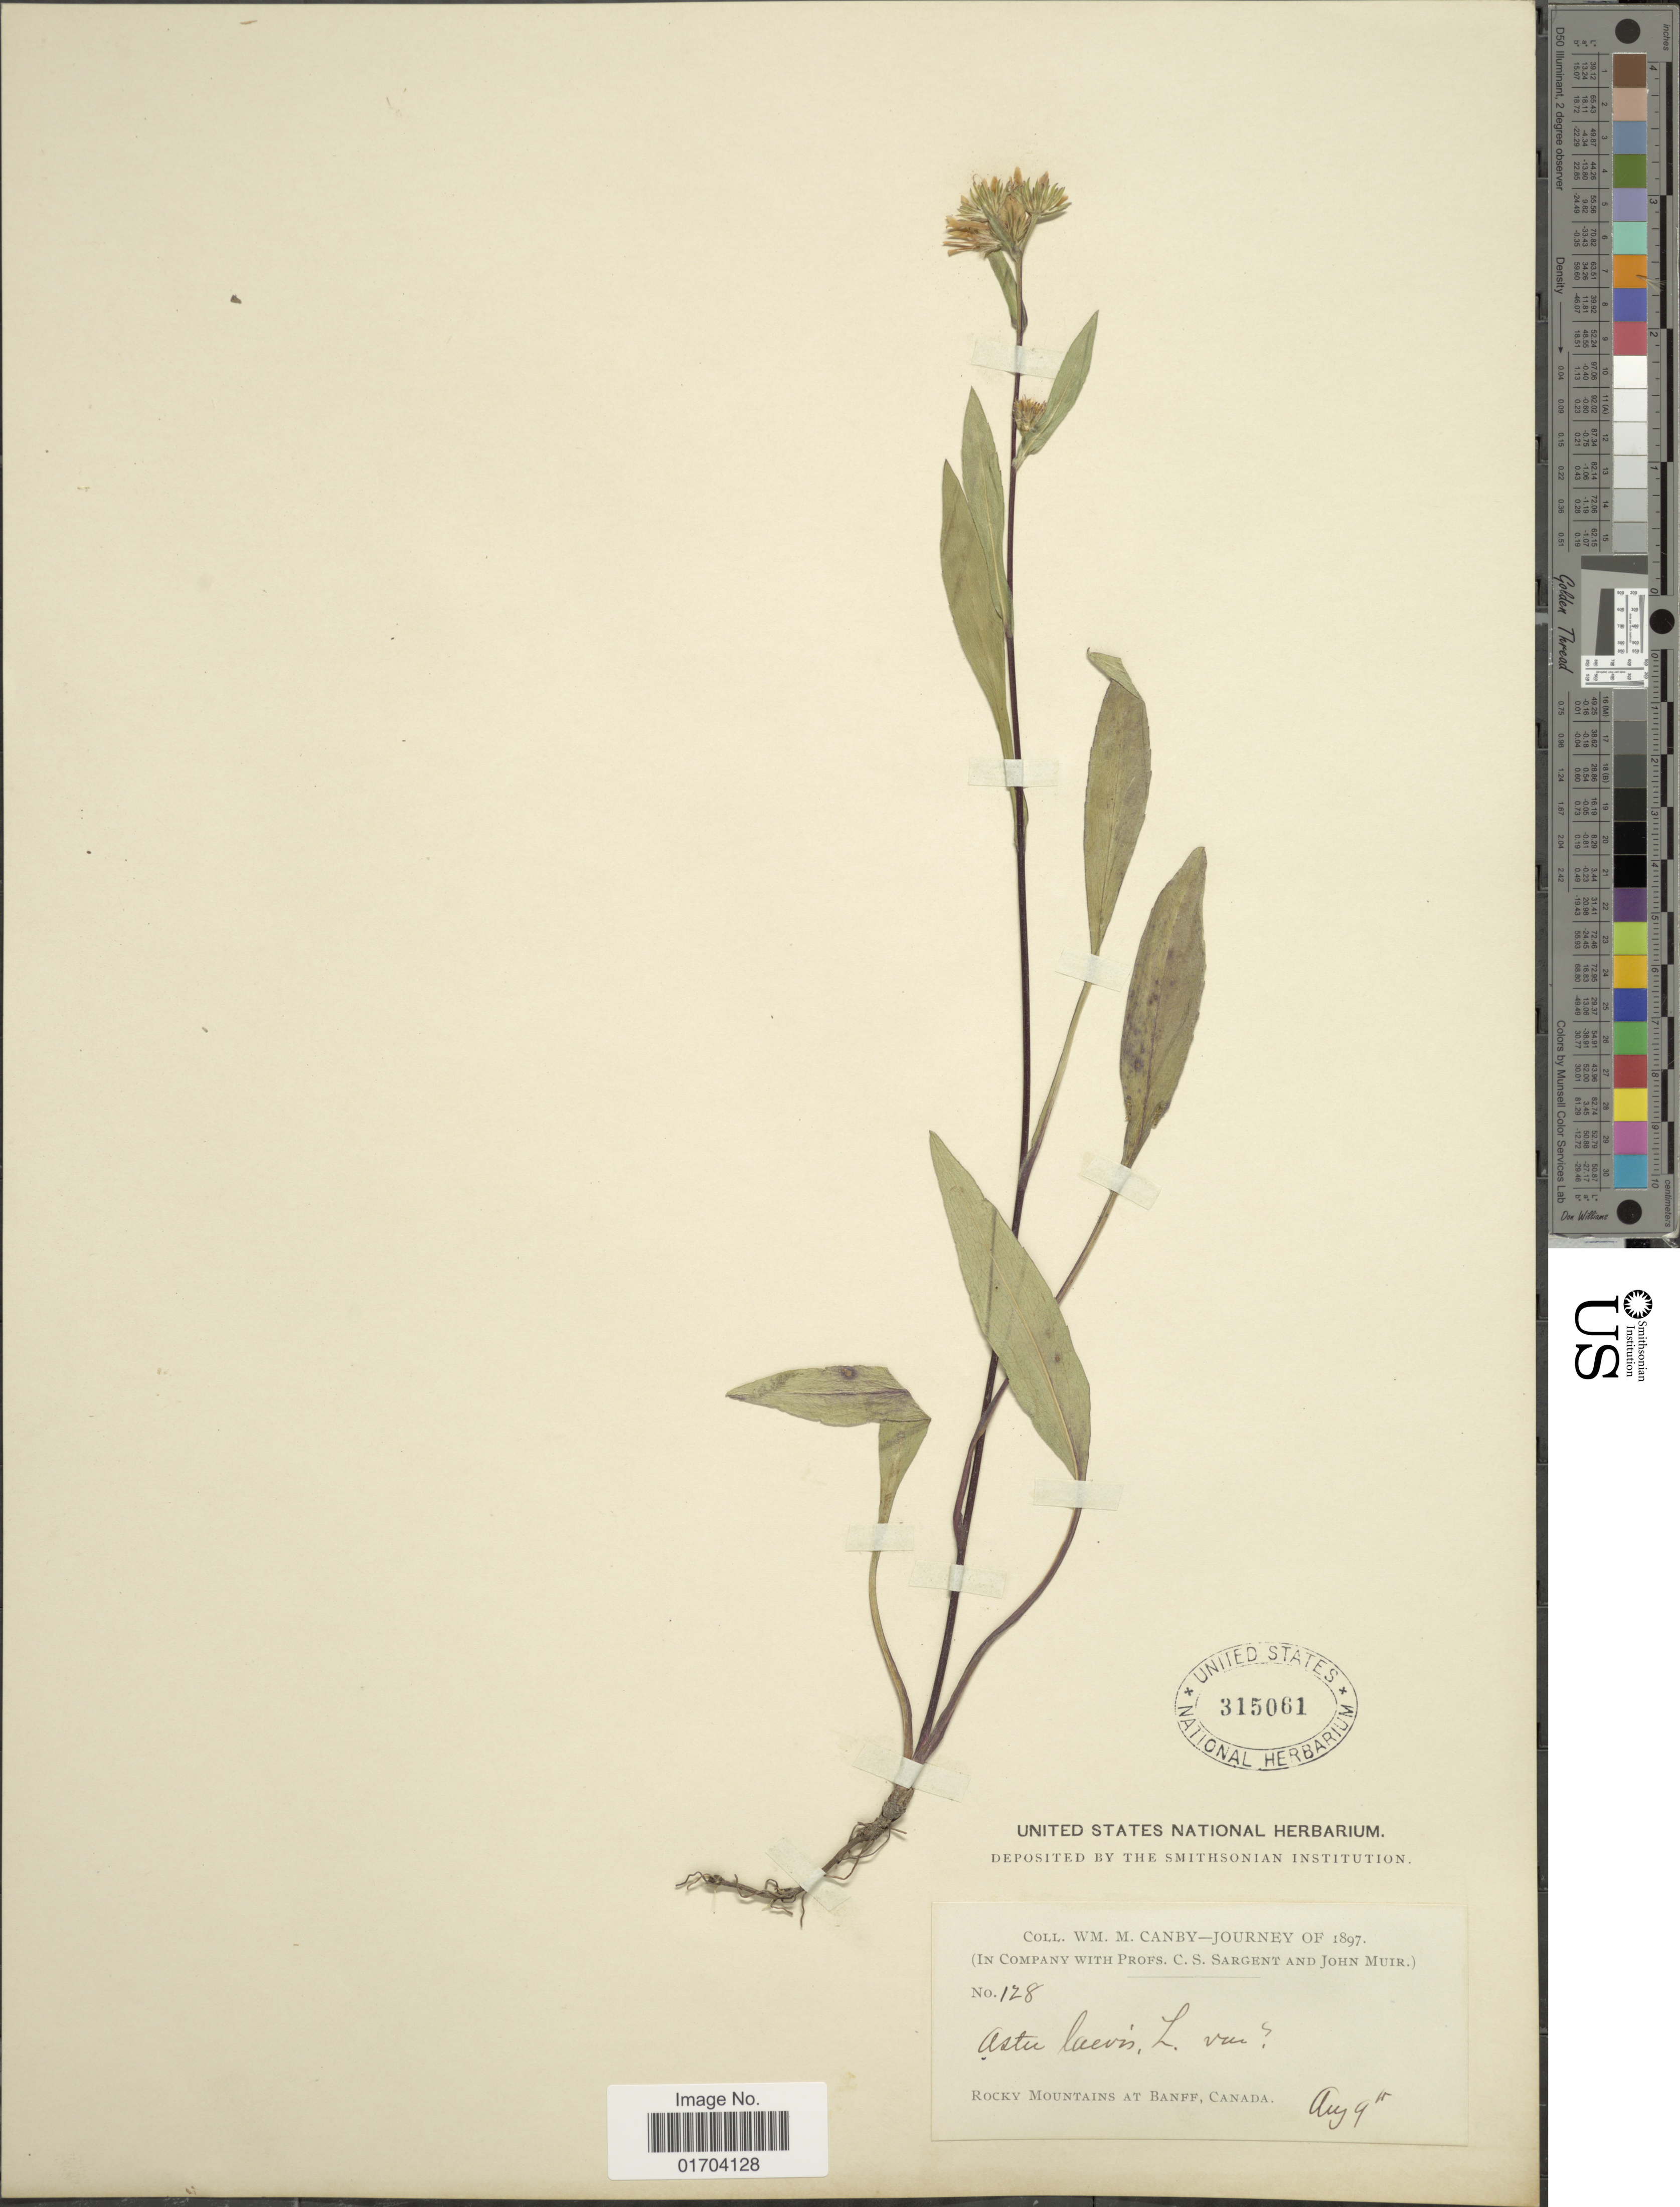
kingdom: Plantae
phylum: Tracheophyta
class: Magnoliopsida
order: Asterales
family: Asteraceae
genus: Symphyotrichum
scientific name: Symphyotrichum sp.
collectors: W. M. Canby, C. S. Sargent & J. Muir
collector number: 128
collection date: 1897-09-09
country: Canada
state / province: Alberta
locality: Rocky Mountains at Banff.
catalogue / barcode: US 315061